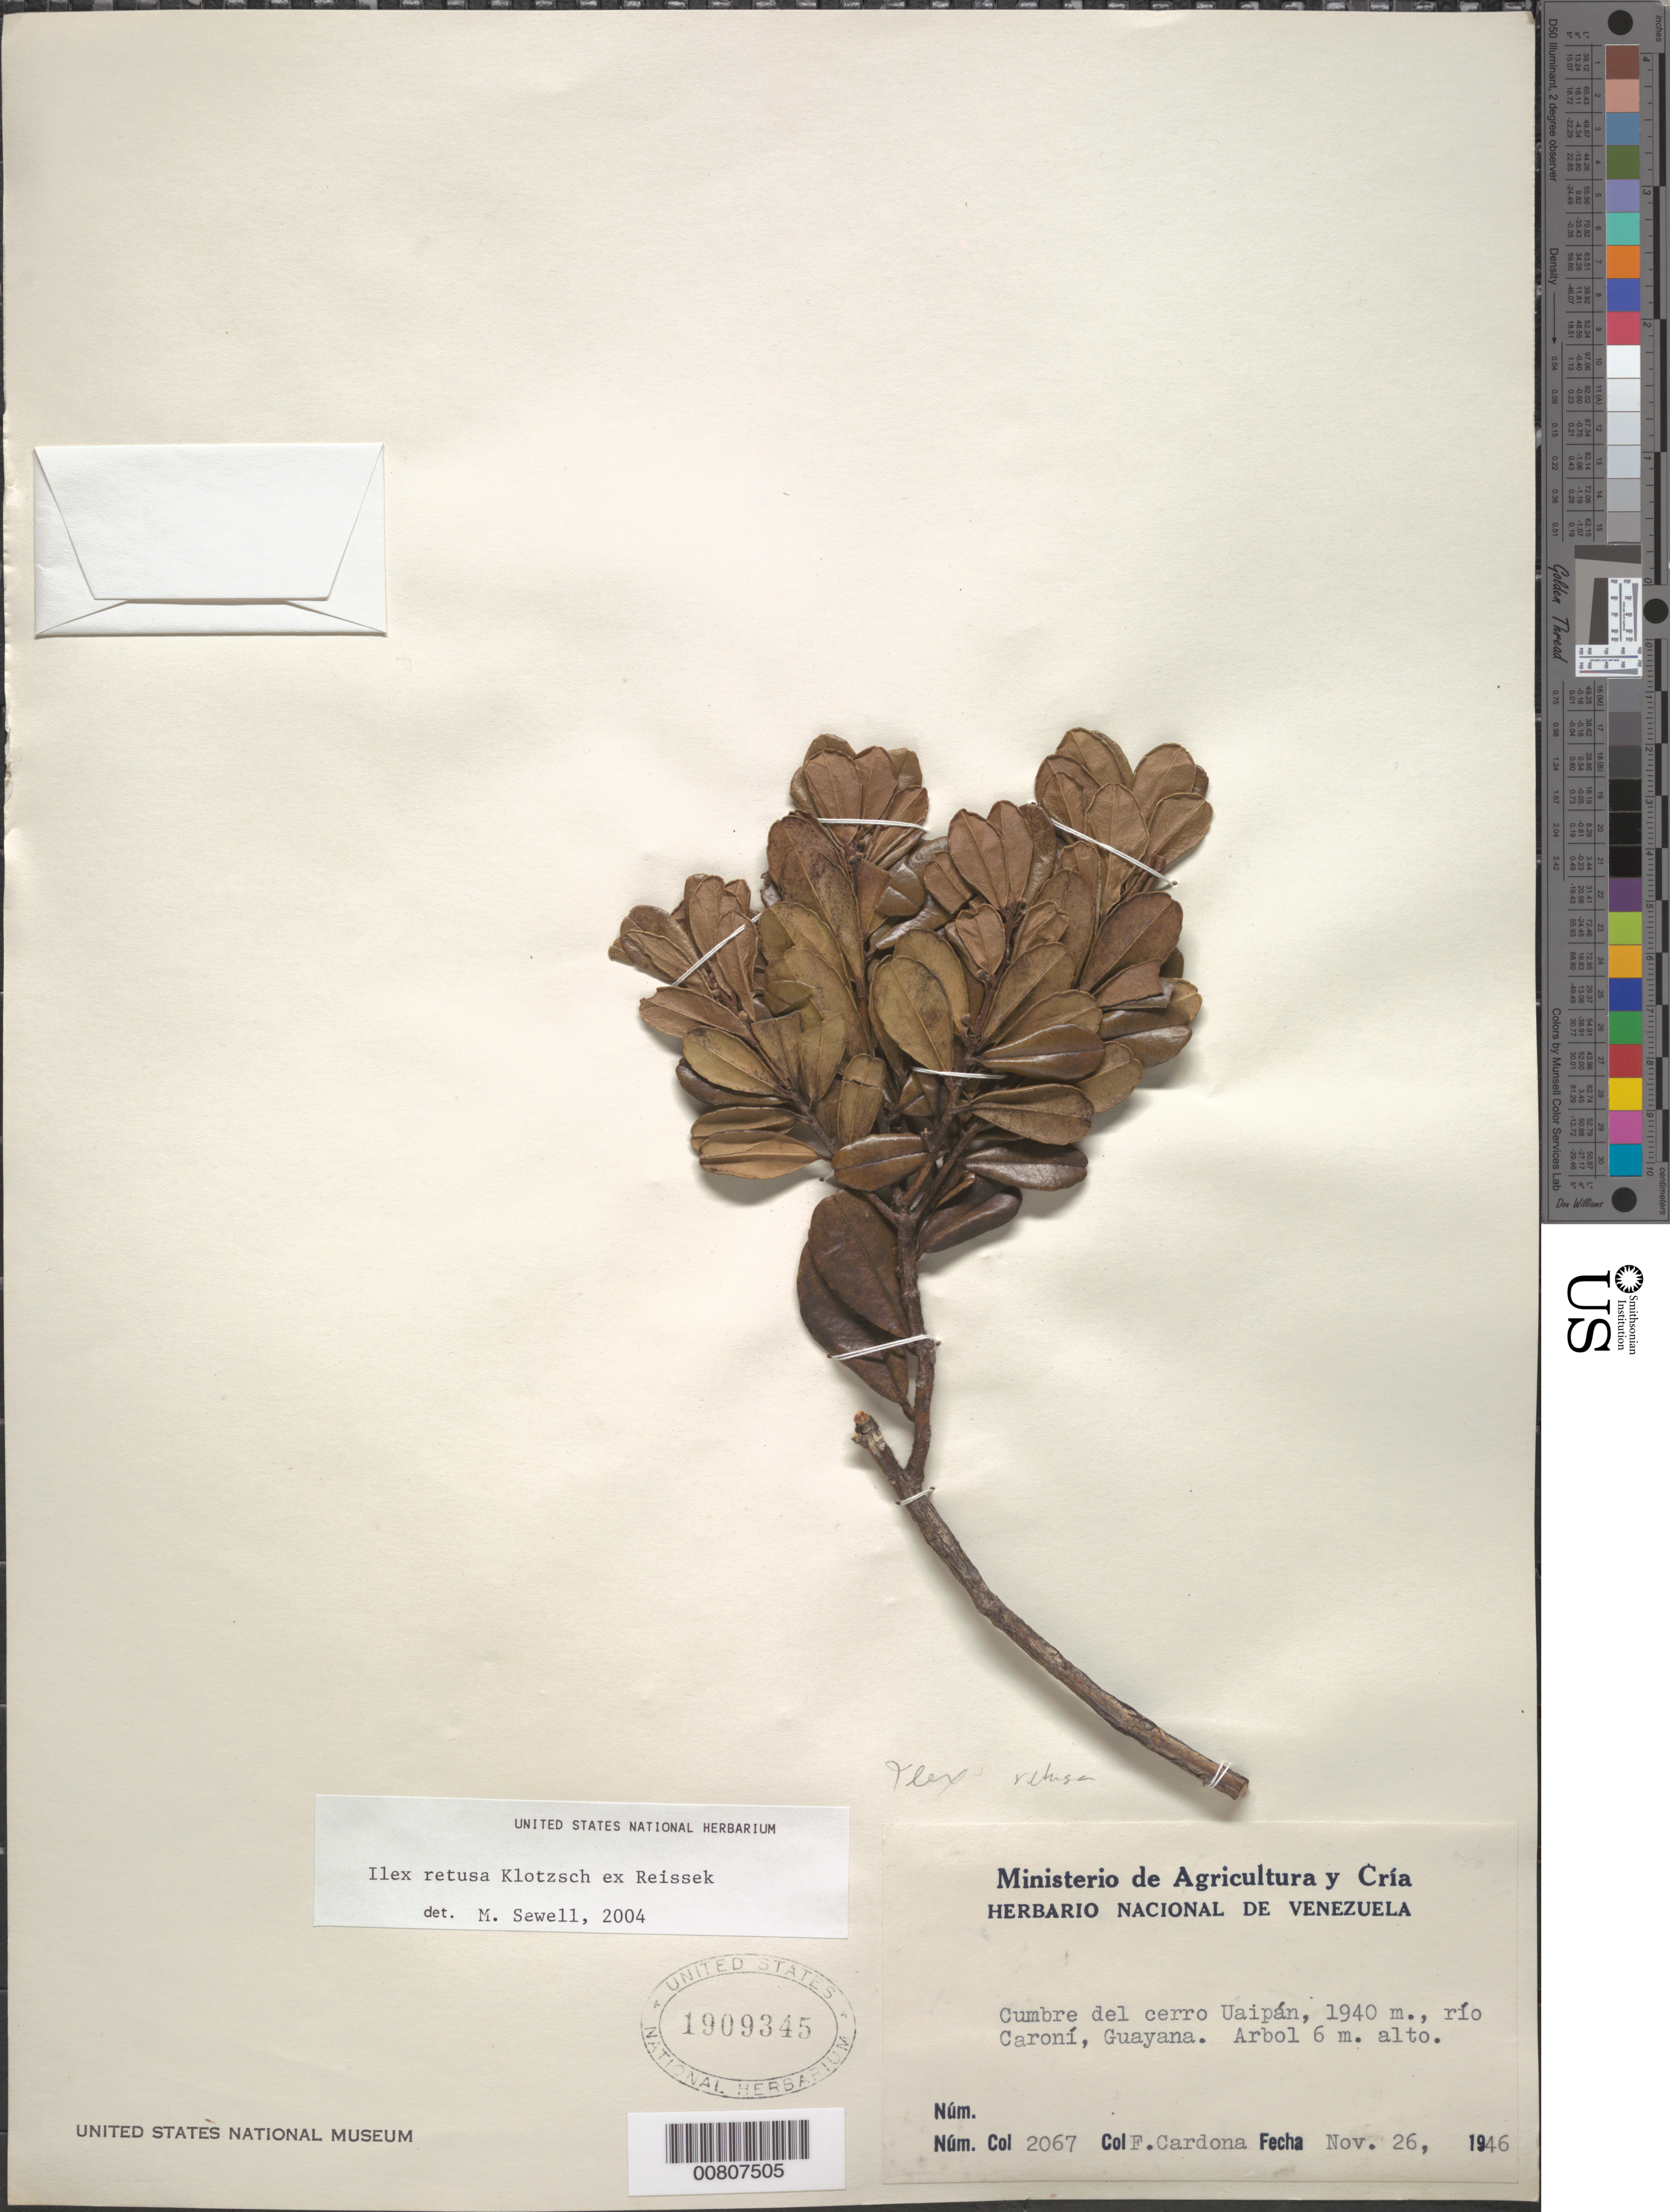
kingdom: Plantae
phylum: Tracheophyta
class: Magnoliopsida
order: Aquifoliales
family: Aquifoliaceae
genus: Ilex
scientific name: Ilex retusa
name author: Klotzsch ex Reissek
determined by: Sewell, M.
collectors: F. Cardona Puig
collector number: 2067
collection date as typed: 26-Nov-46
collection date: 1946-11-26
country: Venezuela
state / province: Bolívar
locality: Cerro Uaipán, Río Caroní; Guayana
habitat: Summit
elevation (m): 1940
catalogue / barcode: US 1909345